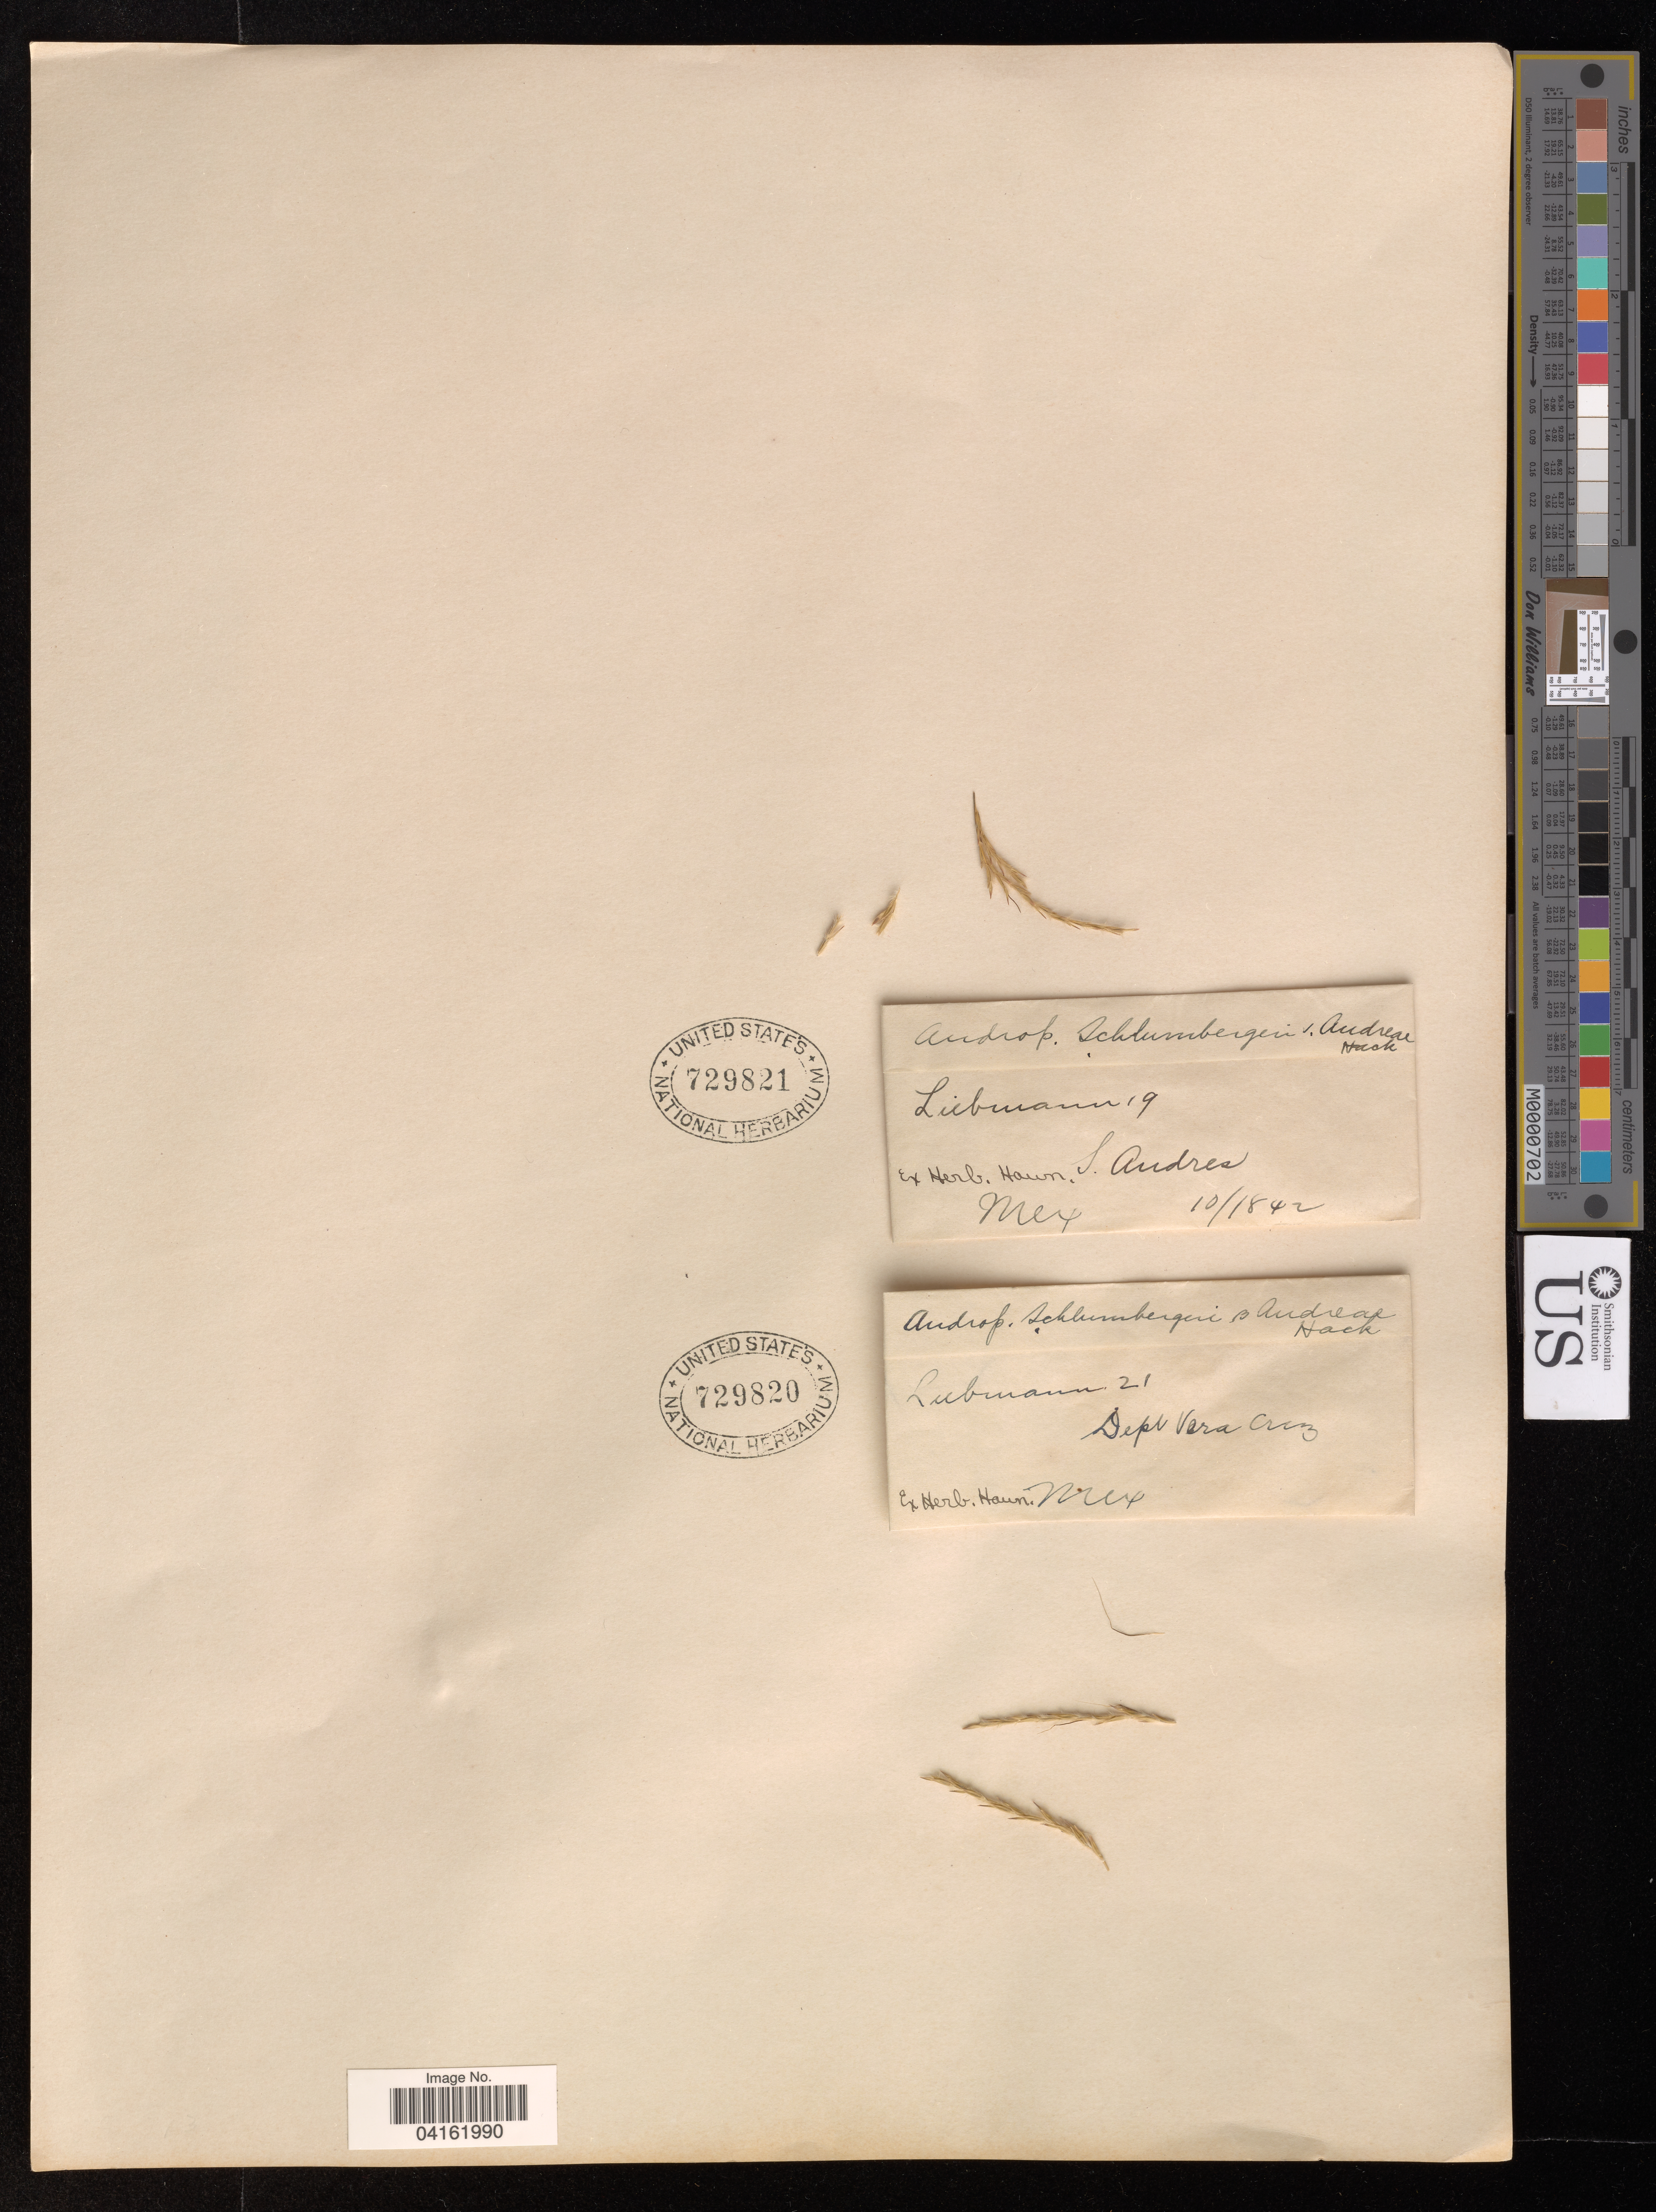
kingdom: Plantae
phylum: Tracheophyta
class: Liliopsida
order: Poales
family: Poaceae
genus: Andropogon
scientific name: Andropogon schlumbergeri var. andreae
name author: Hack. in A. DC.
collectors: Liebmann, --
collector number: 21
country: Mexico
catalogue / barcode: US 729820